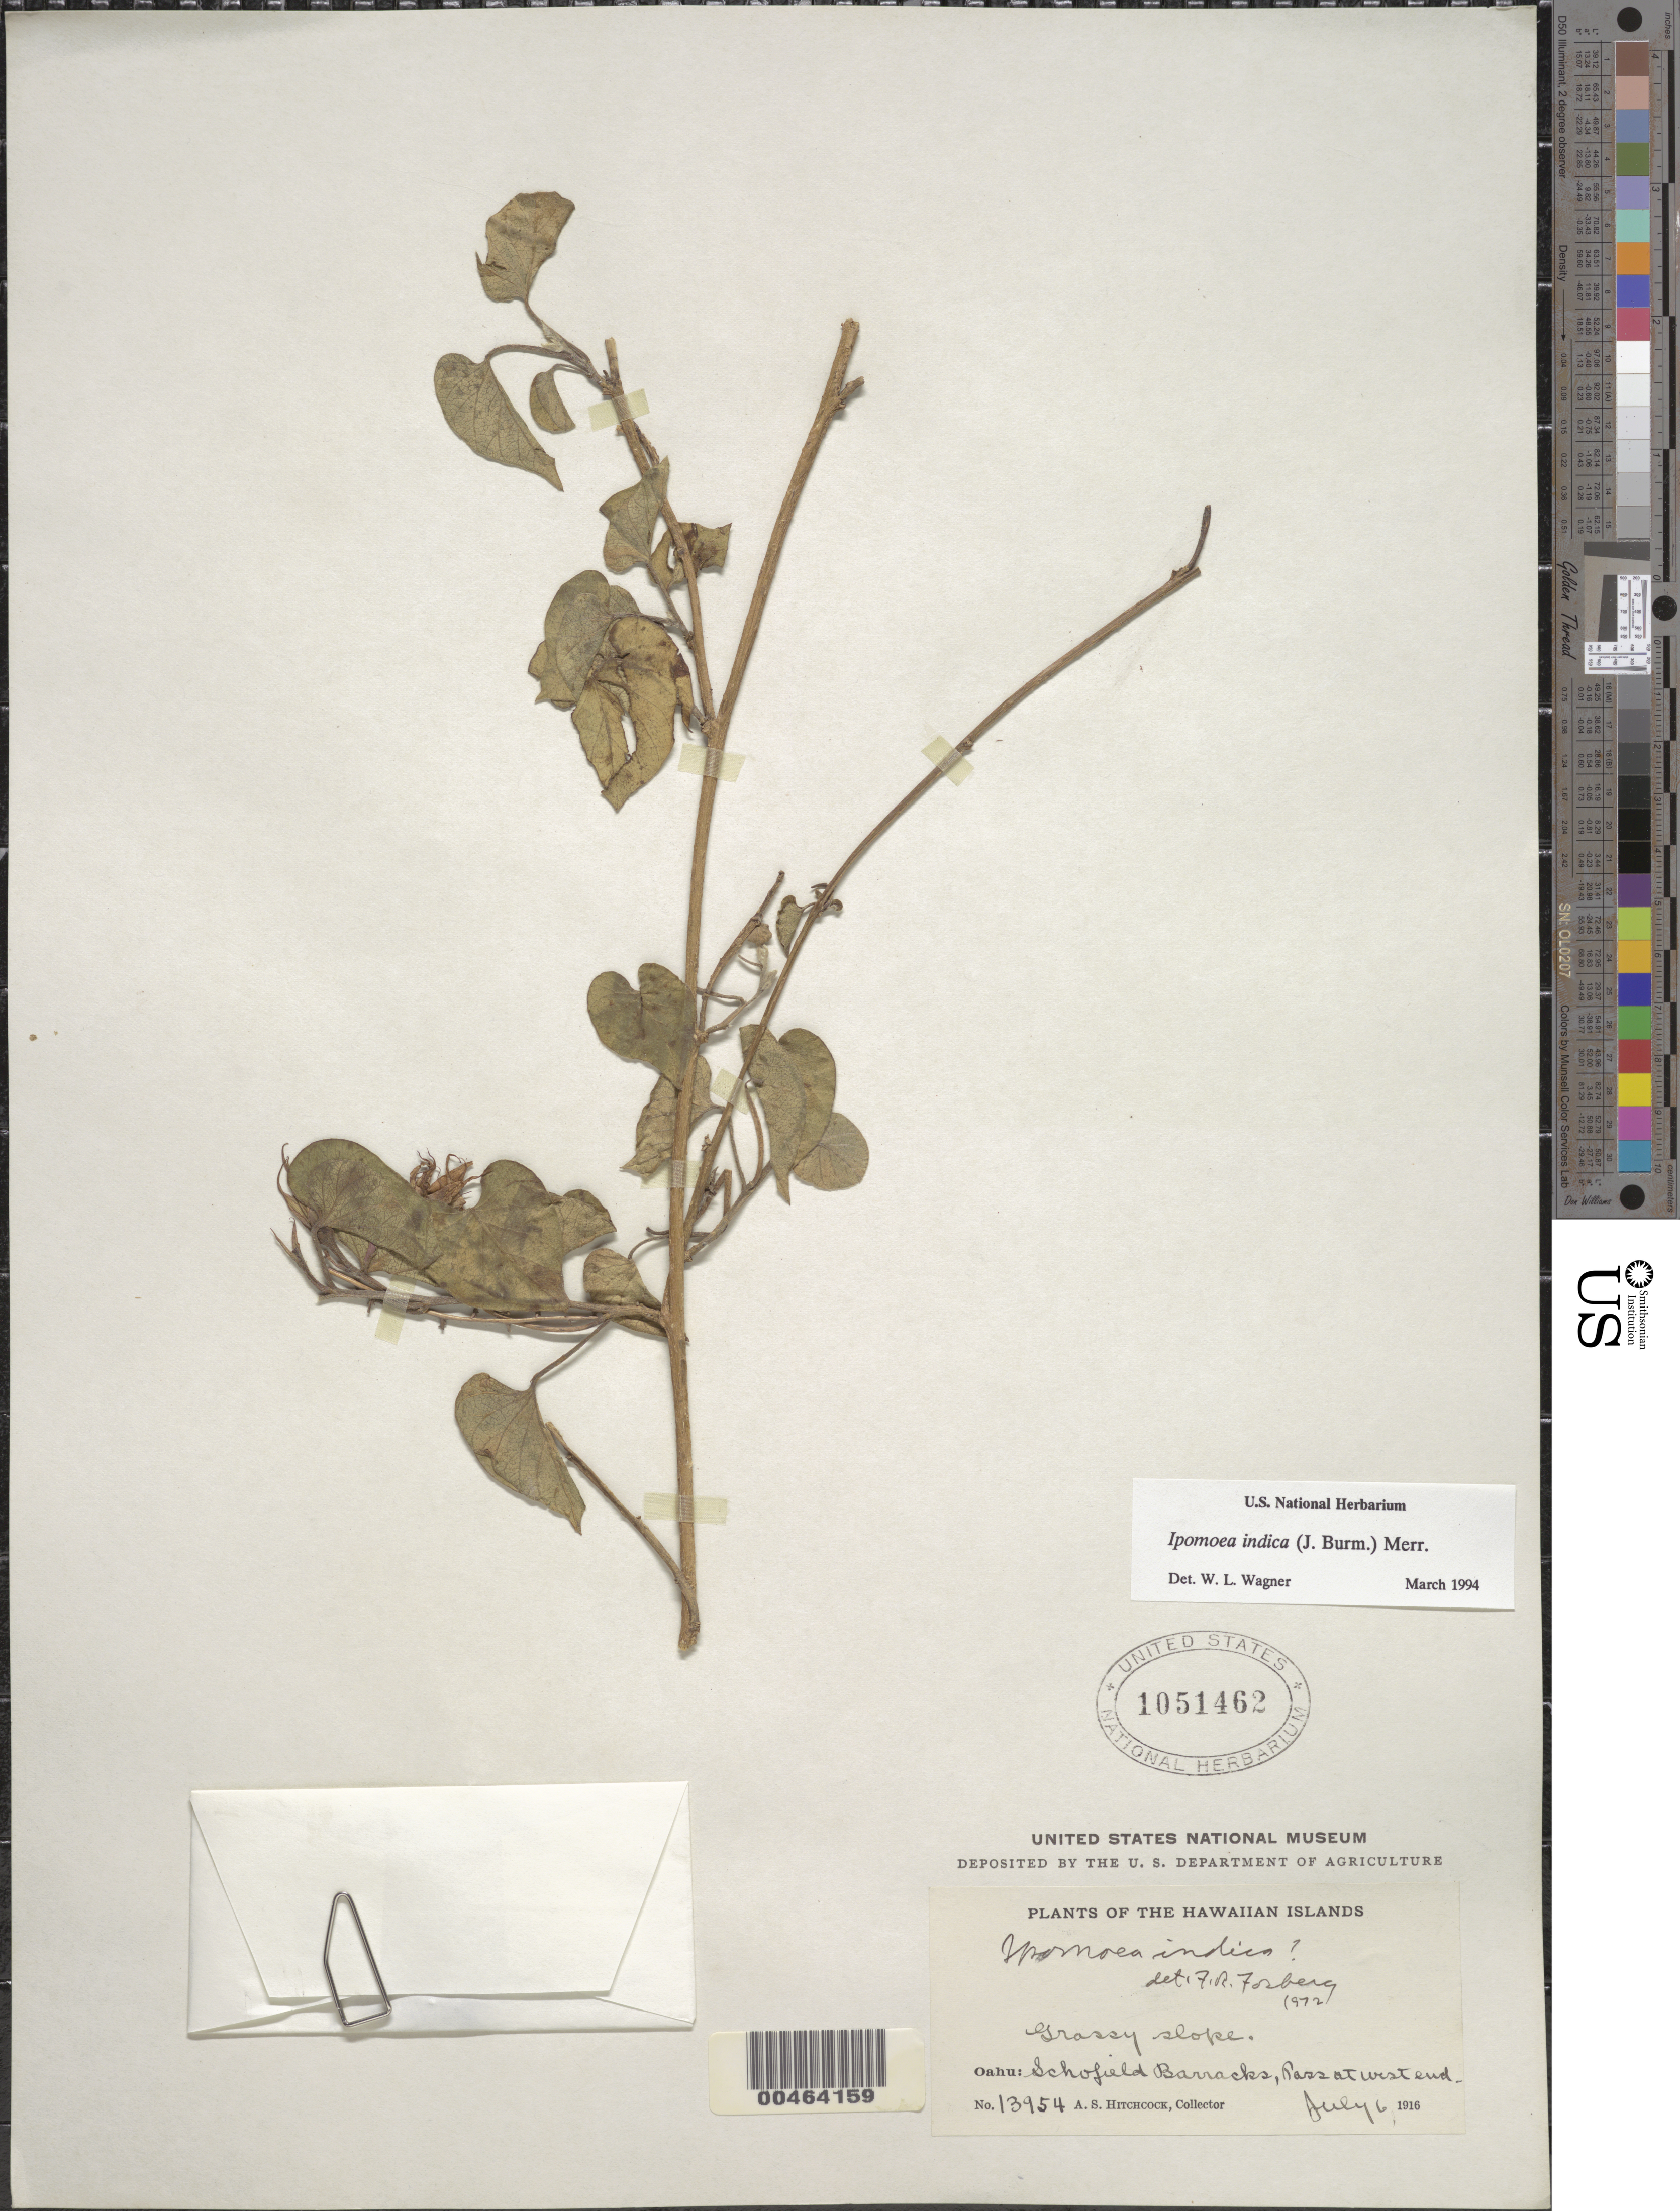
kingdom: Plantae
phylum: Tracheophyta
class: Magnoliopsida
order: Solanales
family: Convolvulaceae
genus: Ipomoea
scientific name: Ipomoea indica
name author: (Burm.) Merr.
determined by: Wagner, W. L., (BOT), Smithsonian Institution - National Museum of Natural History (UNITED STATES)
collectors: A. S. Hitchcock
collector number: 13954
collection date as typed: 6 Jul 1916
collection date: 1916-07-06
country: United States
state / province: Hawaii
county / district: Honolulu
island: Oahu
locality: Schofield Barracks, Pass at west end.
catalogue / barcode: US 1051462